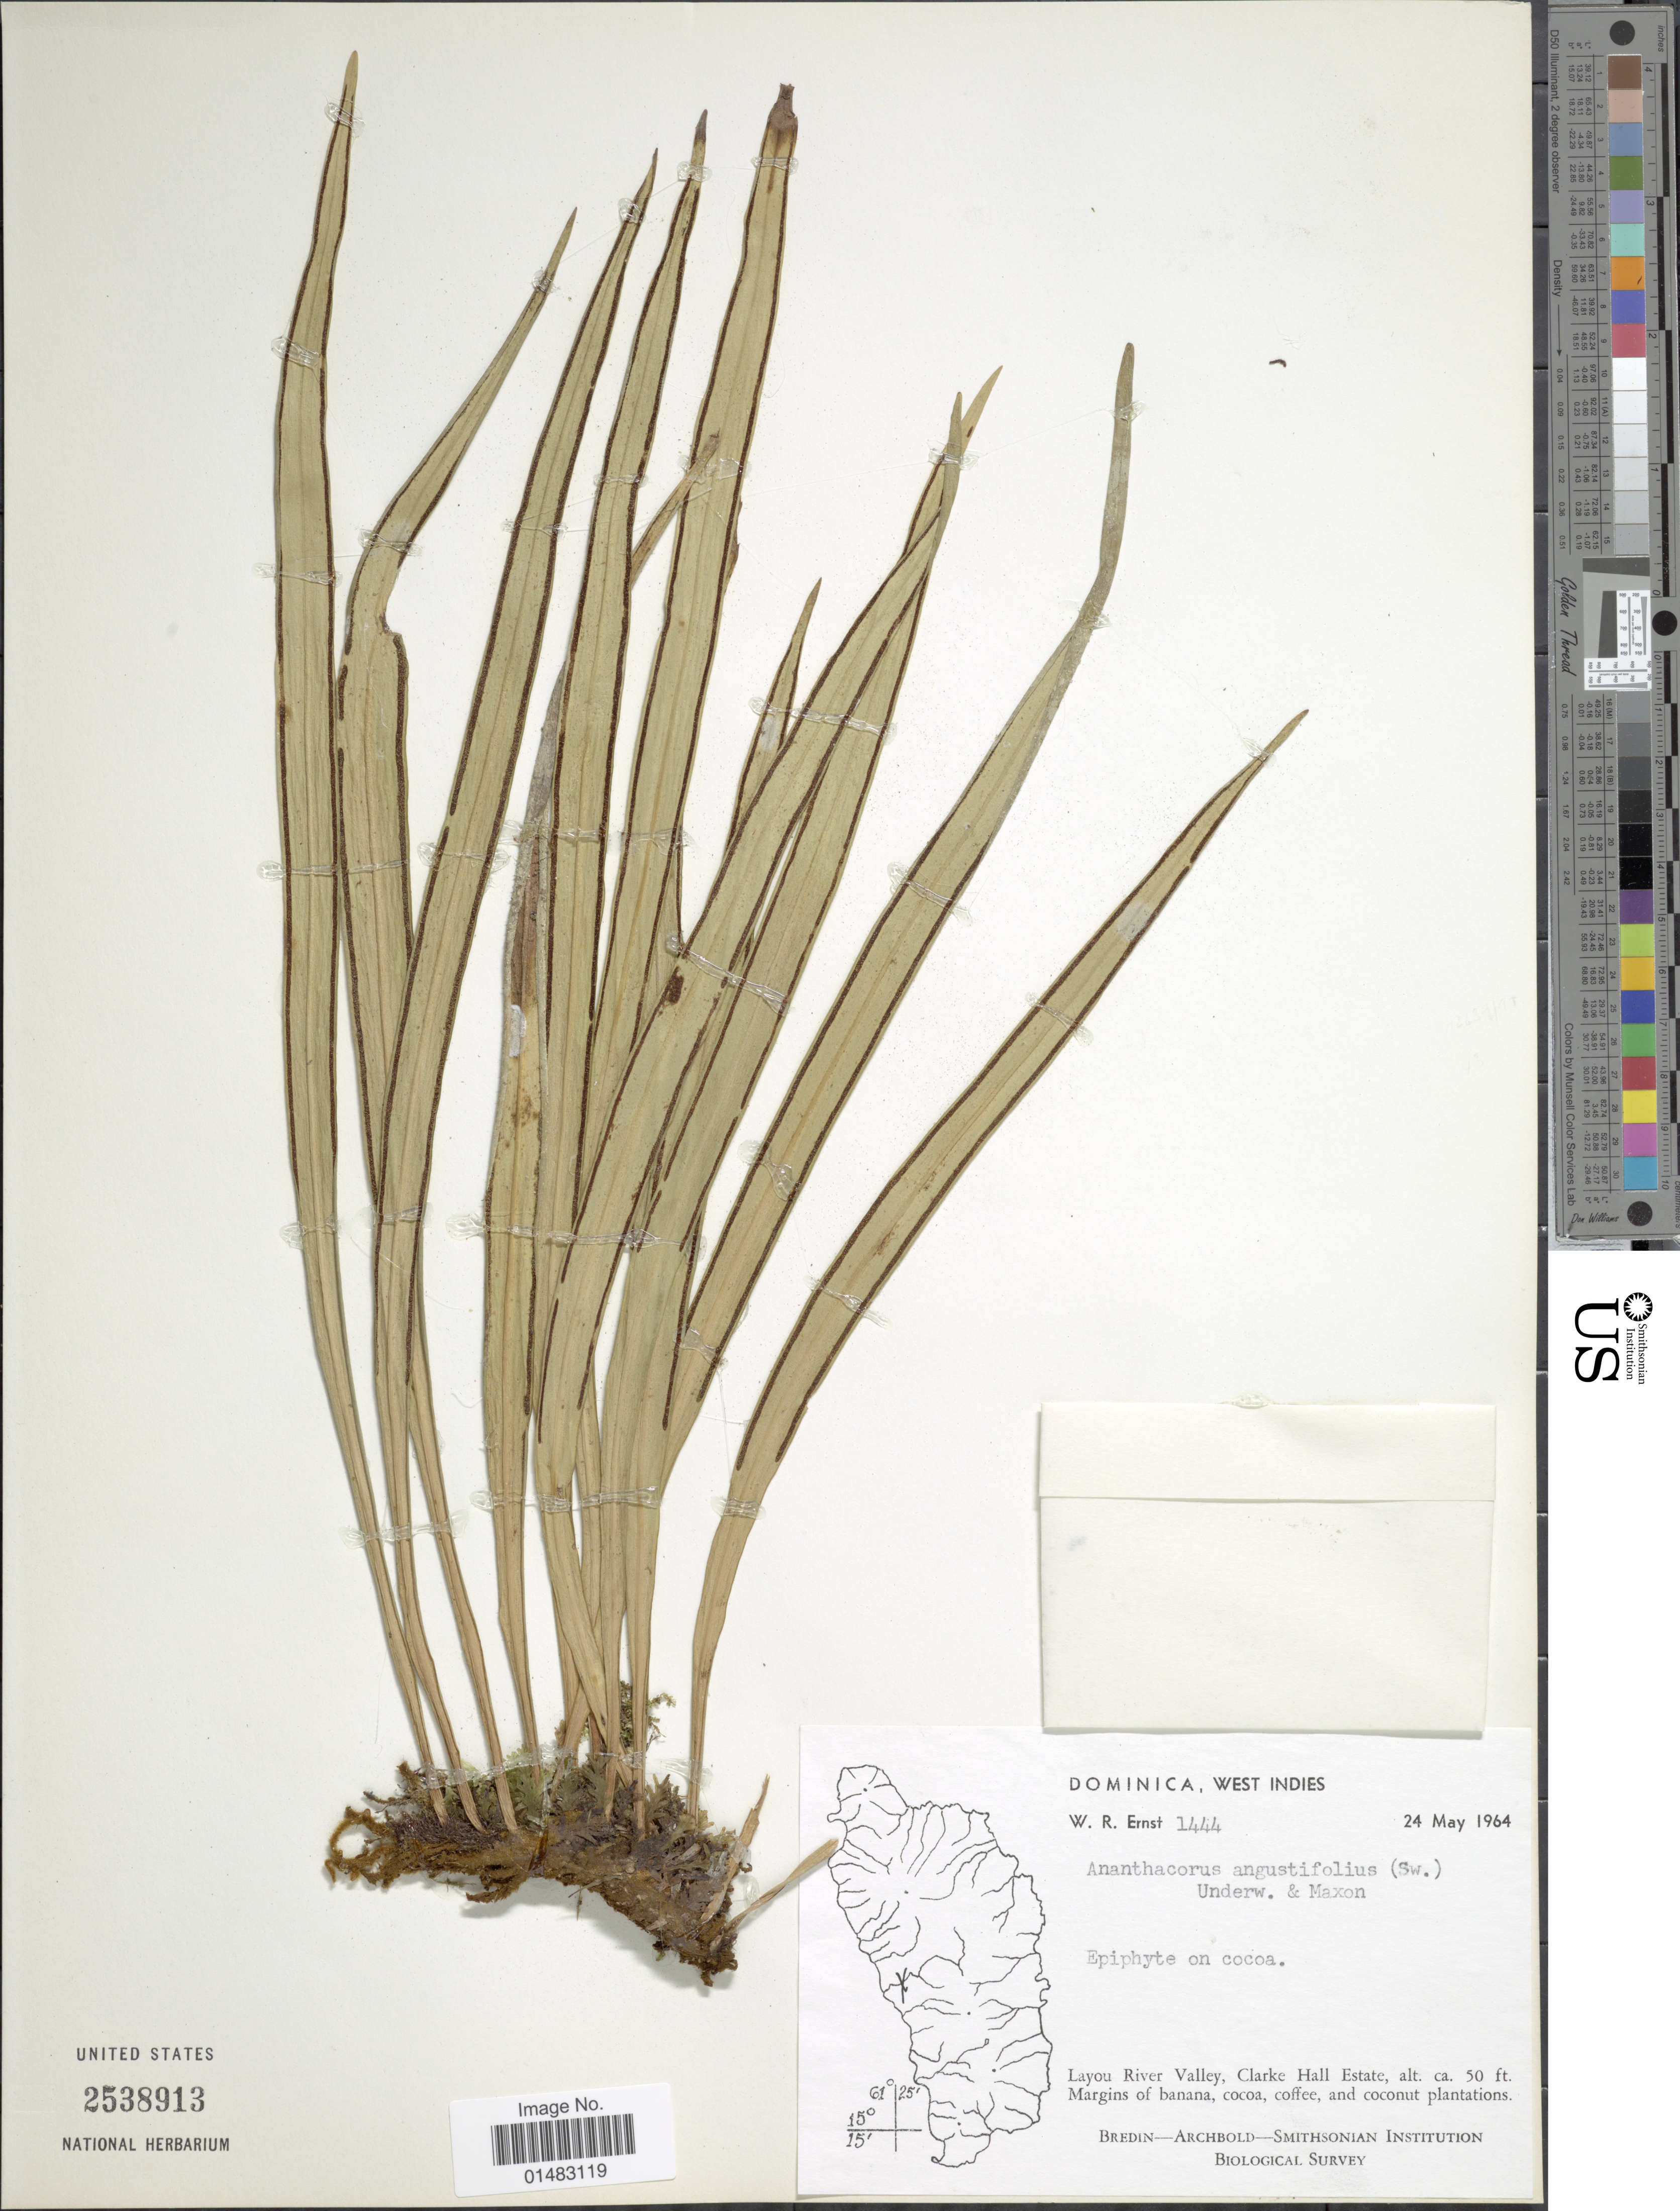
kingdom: Plantae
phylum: Tracheophyta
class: Polypodiopsida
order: Polypodiales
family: Pteridaceae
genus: Ananthacorus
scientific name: Ananthacorus angustifolius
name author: (Sw.) Underw. & Maxon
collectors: W. R. Ernst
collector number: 1444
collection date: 1964-05-24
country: Dominica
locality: Layou River Valley, Clarke Hall Estate, Margins of banana, cocoa, coffee and coconut plantations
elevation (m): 15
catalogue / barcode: US 2538913